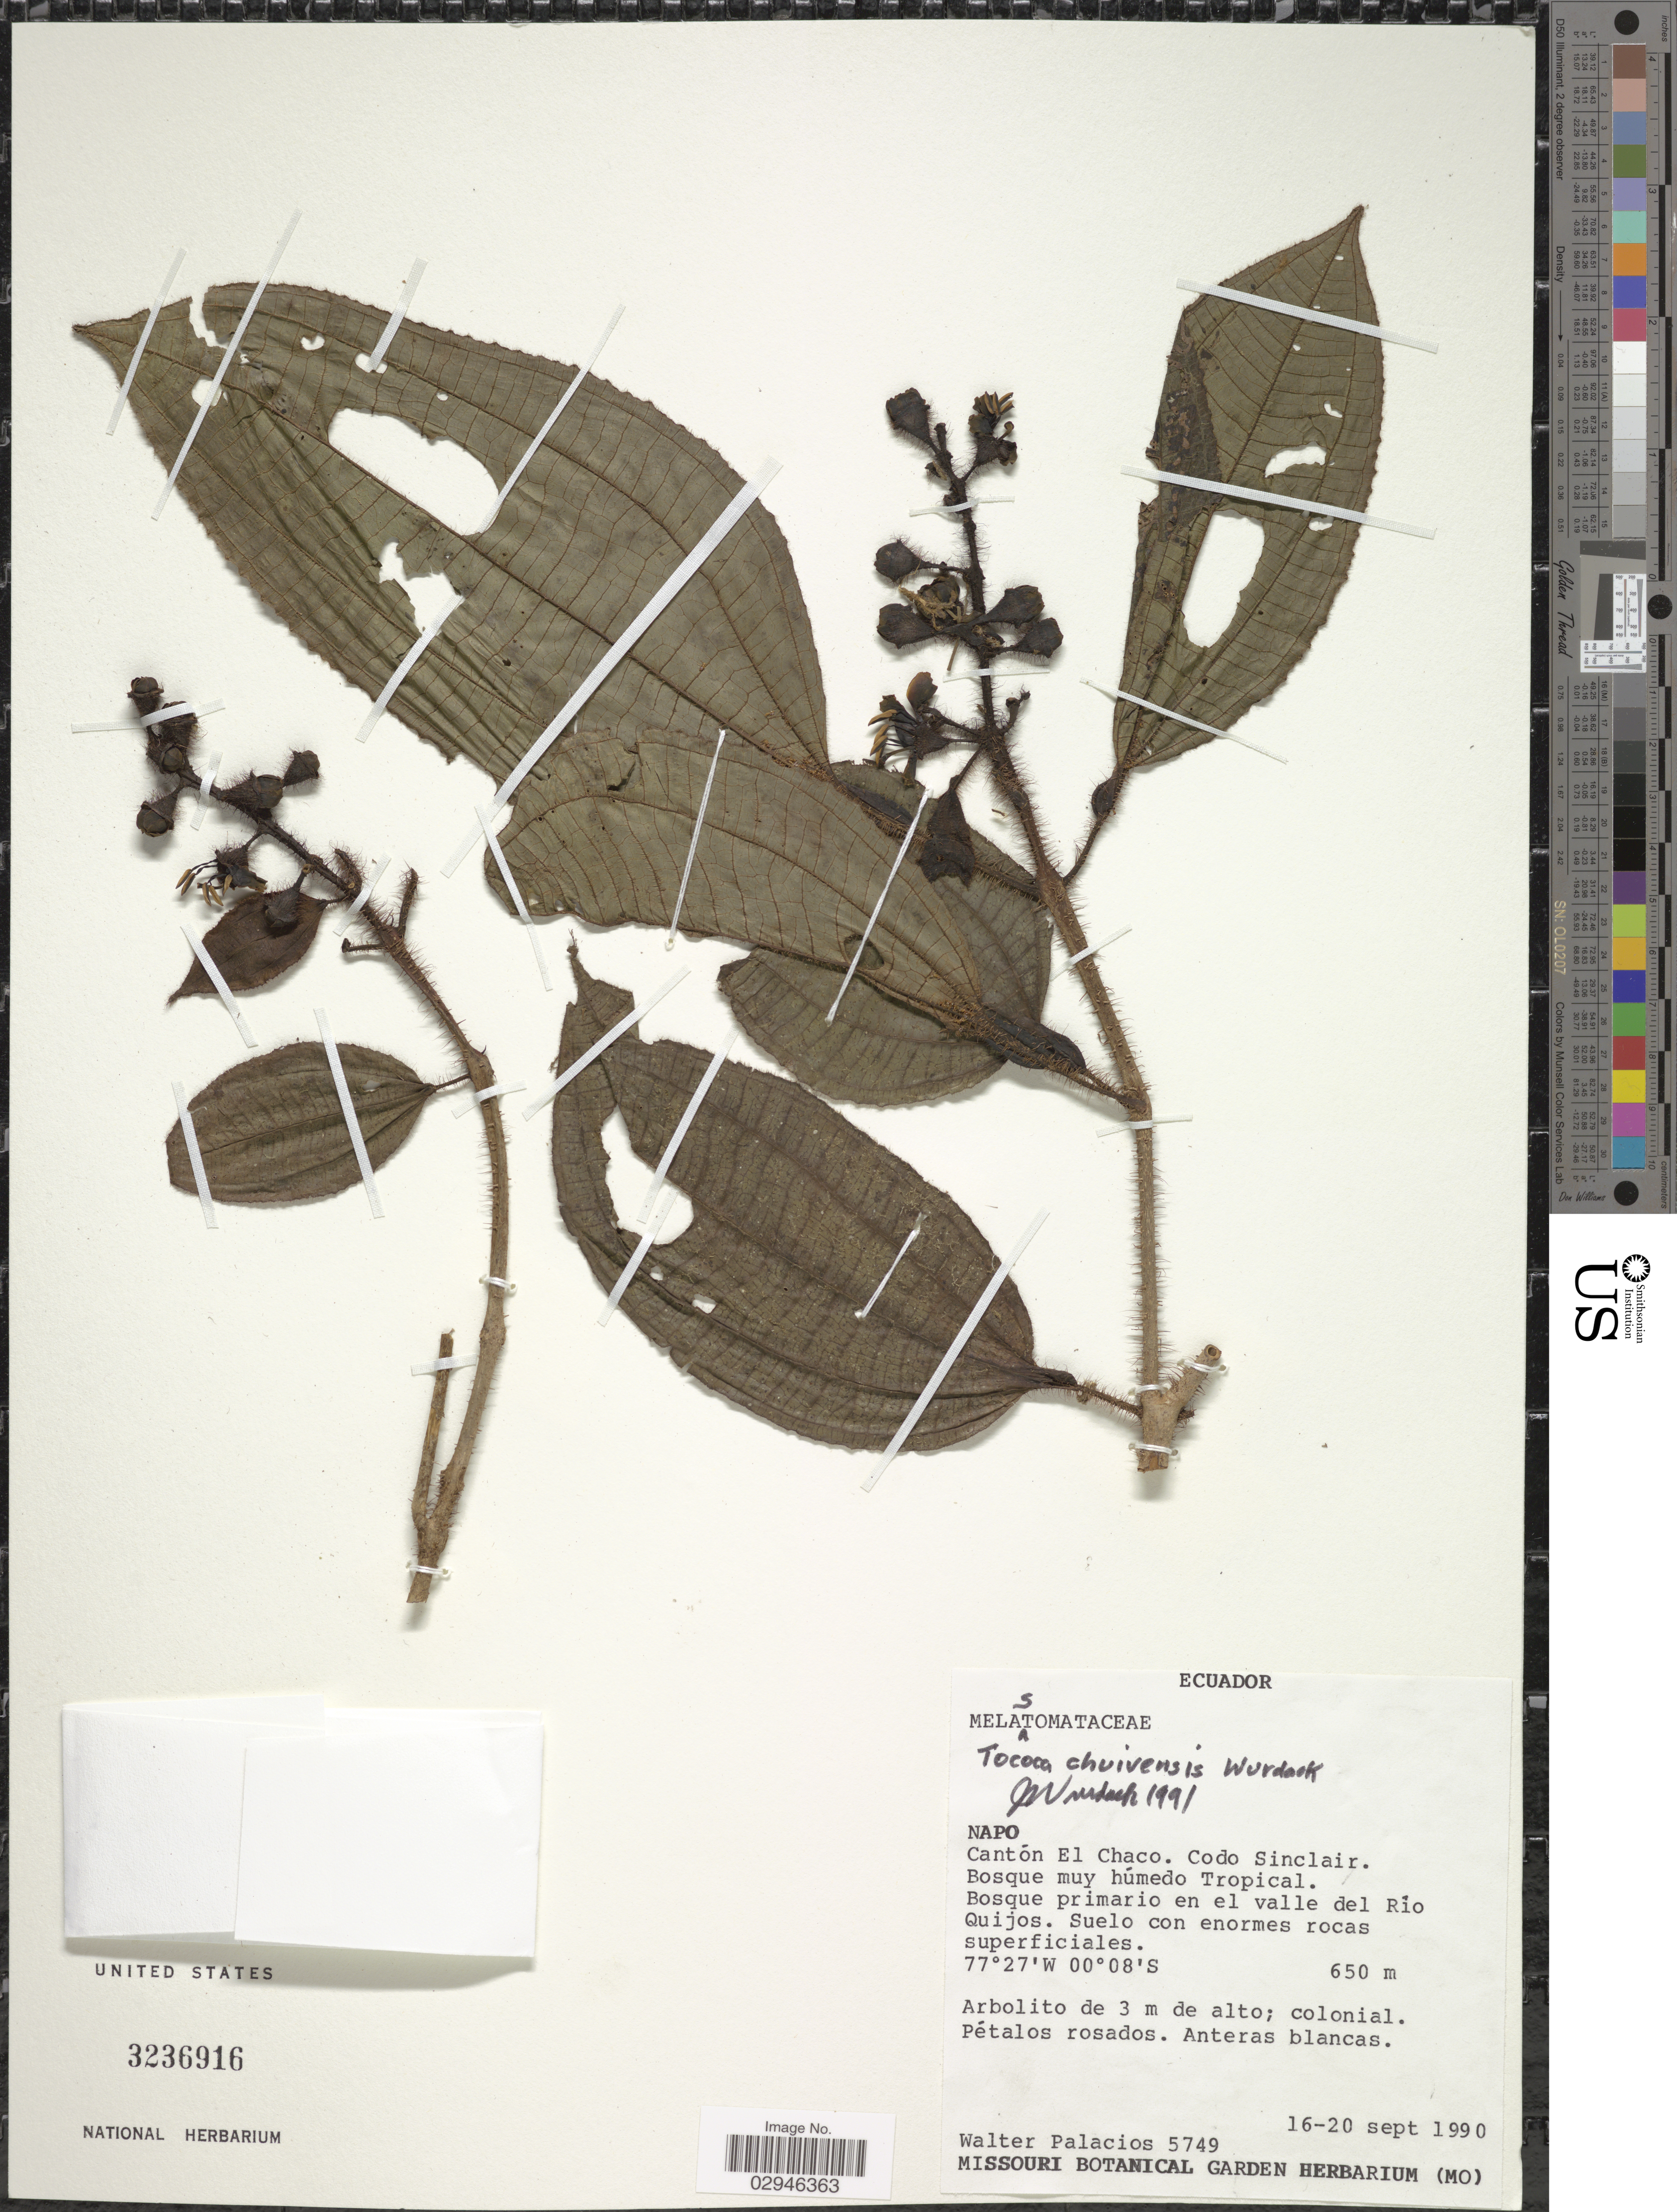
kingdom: Plantae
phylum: Tracheophyta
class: Magnoliopsida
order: Myrtales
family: Melastomataceae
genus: Tococa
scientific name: Tococa chuivensis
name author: Wurdack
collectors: W. Palacios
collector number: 5749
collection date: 1990-09-16/1990-09-20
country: Ecuador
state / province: Napo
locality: Cantón El Chaco, Codo Sinclair, Bosque primario en el valle del Rio Quijos.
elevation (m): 650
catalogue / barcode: US 3236916